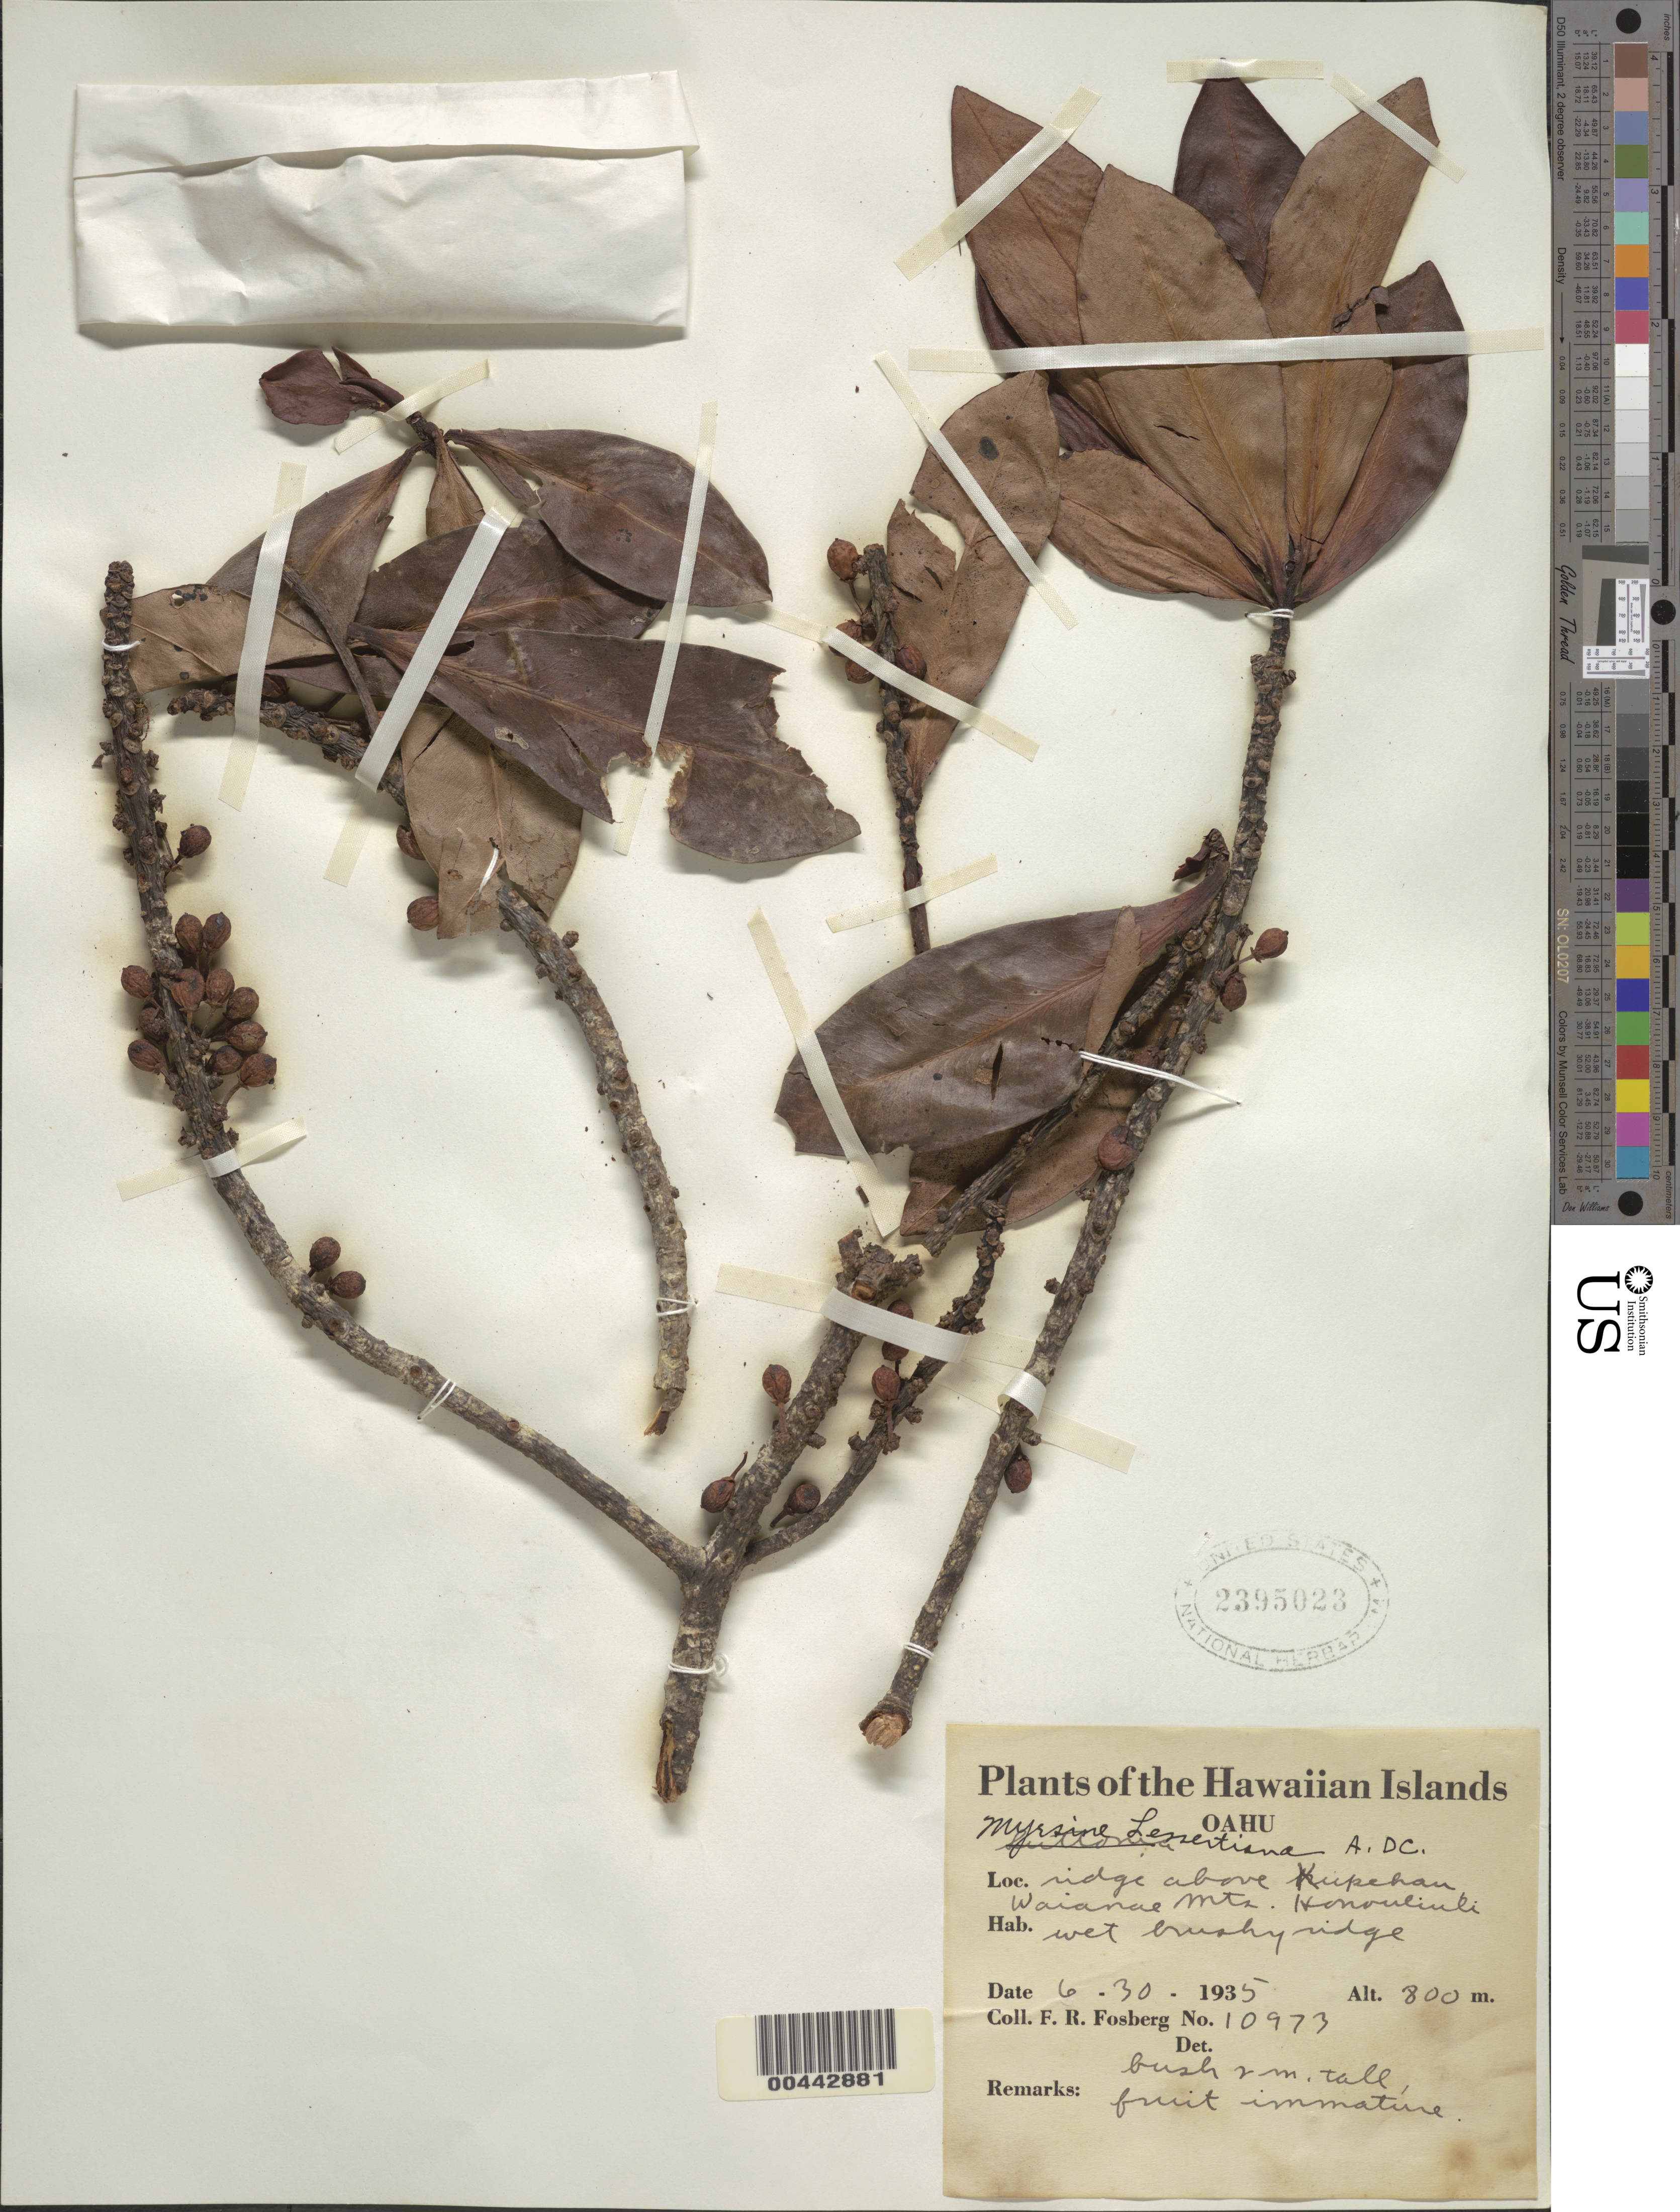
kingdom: Plantae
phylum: Tracheophyta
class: Magnoliopsida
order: Ericales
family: Primulaceae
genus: Myrsine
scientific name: Myrsine lessertiana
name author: A. DC.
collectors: F. R. Fosberg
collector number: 10973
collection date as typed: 30 Jun 1935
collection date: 1935-06-30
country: United States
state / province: Hawaii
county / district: Honolulu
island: Oahu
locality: Ridge above Kupehau, Waianae Mts., Honouliuli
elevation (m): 800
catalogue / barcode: US 2395023